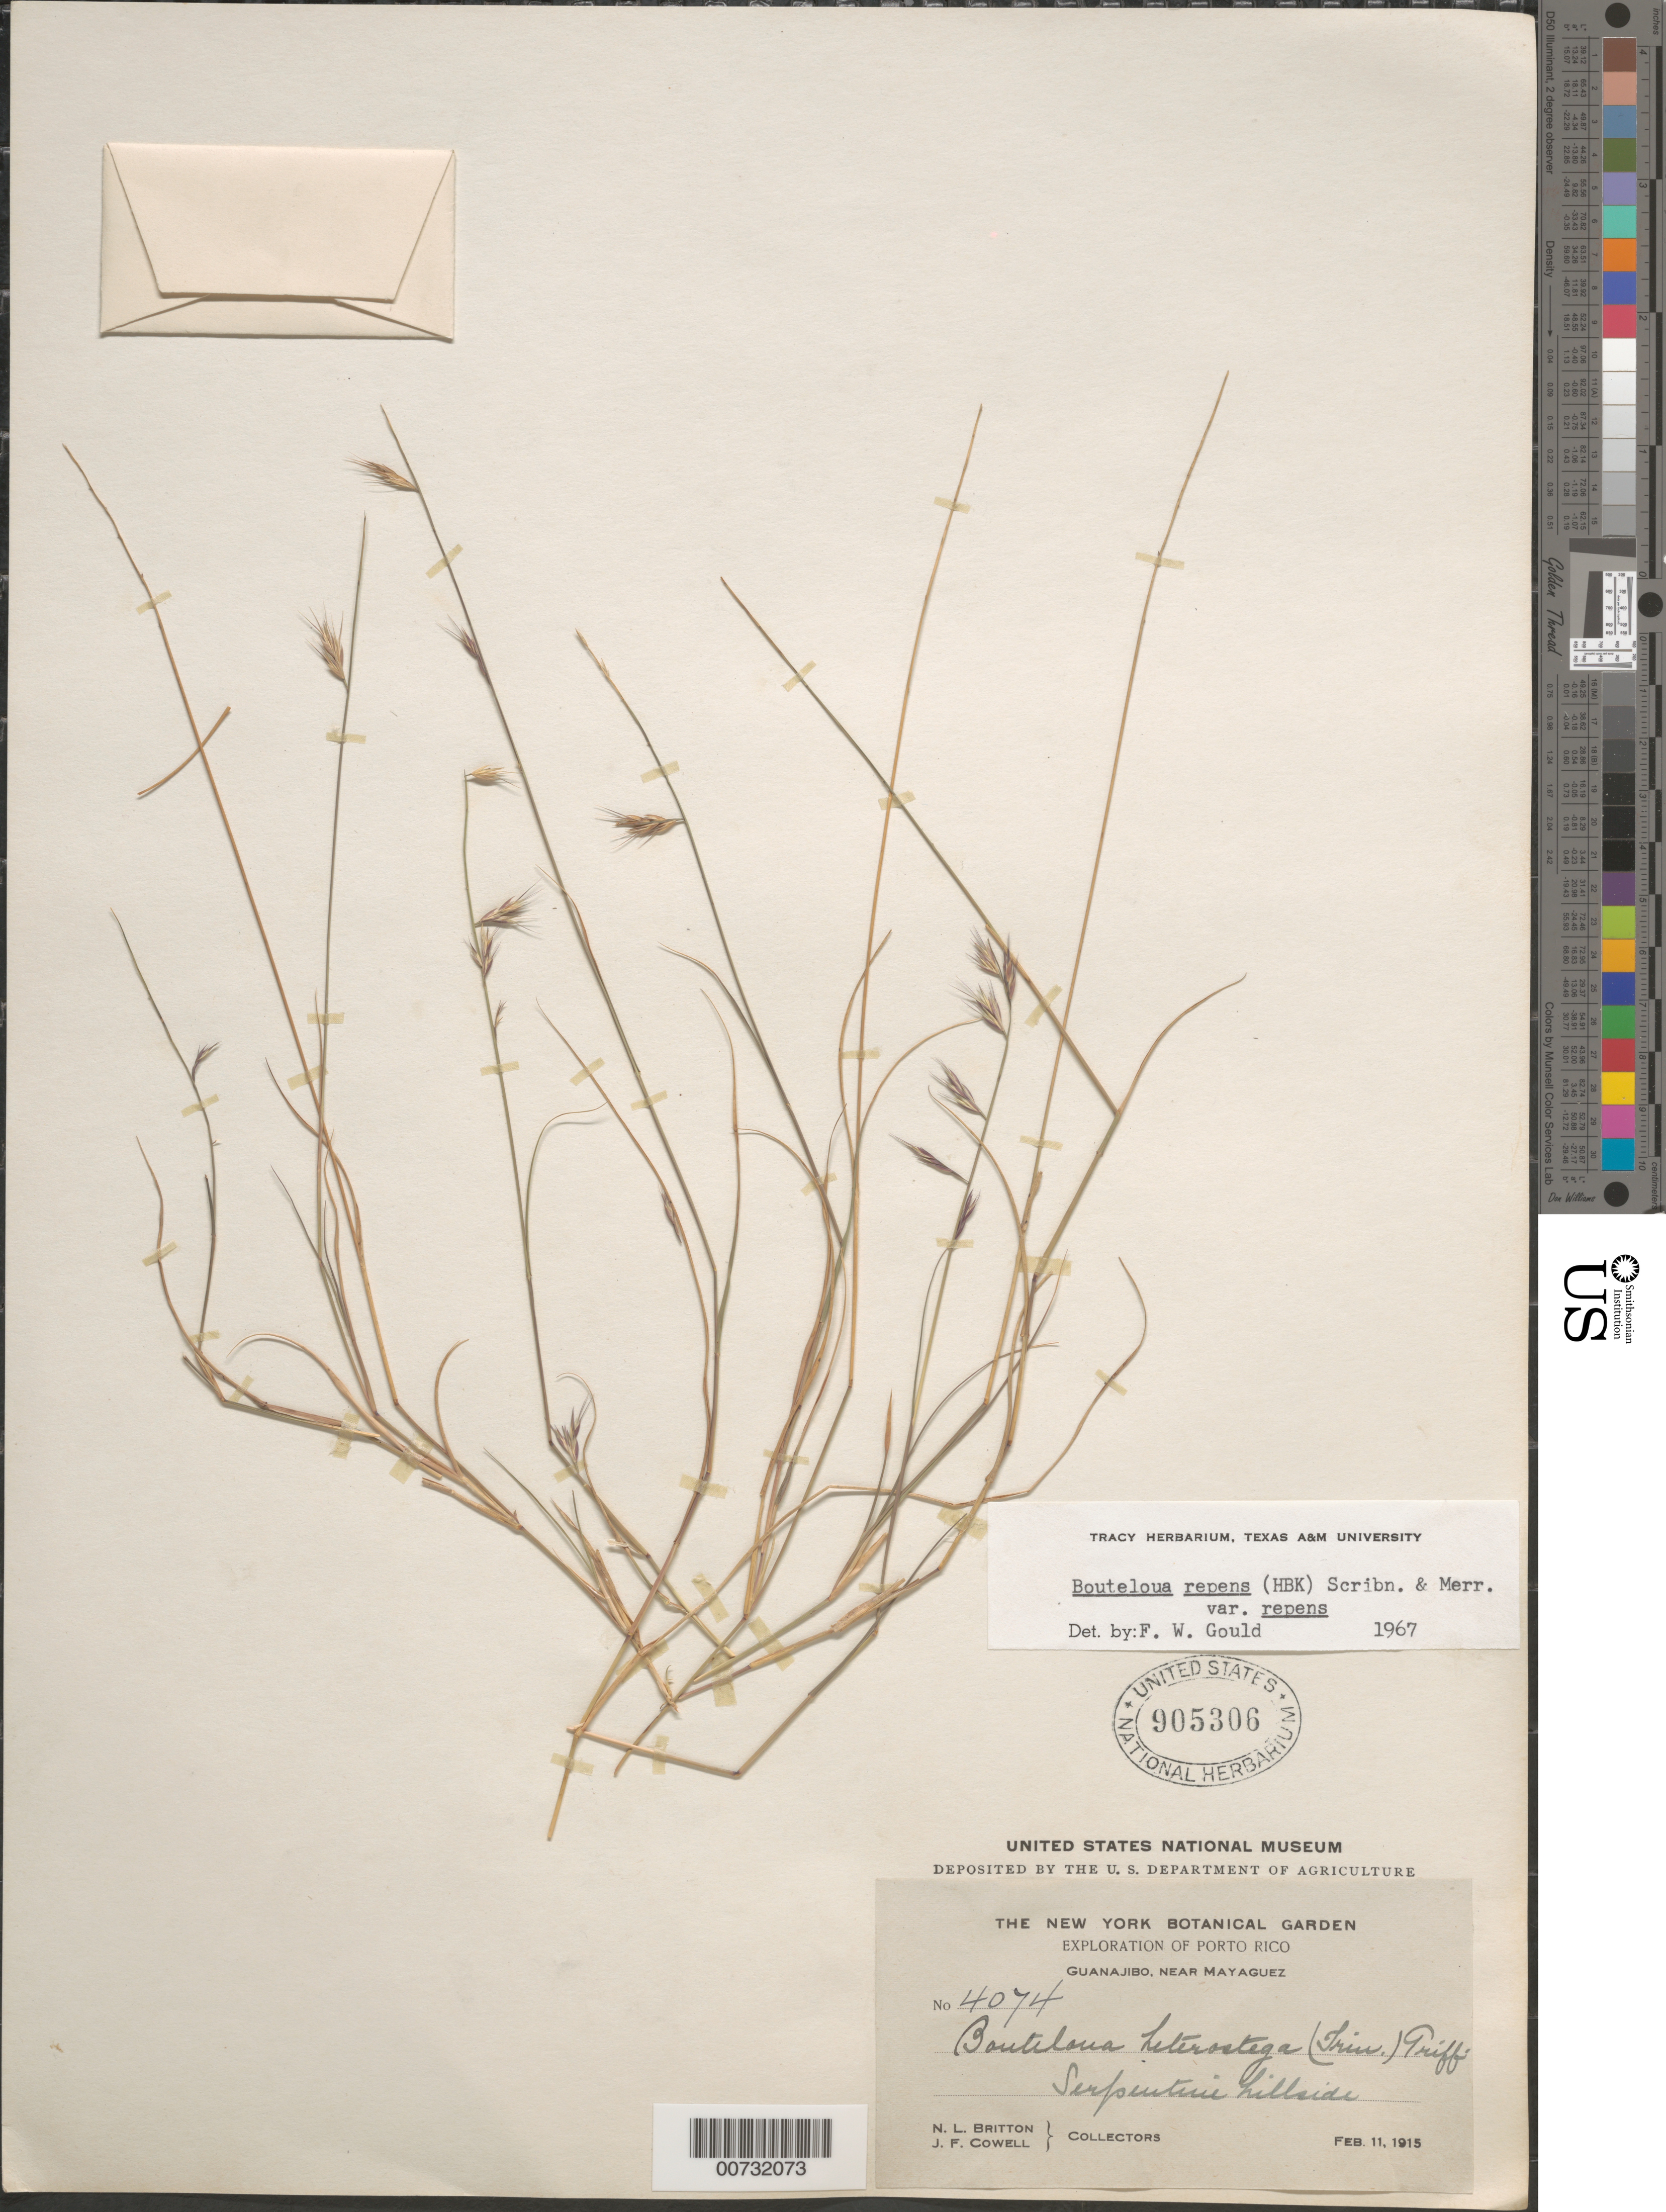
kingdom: Plantae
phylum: Tracheophyta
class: Liliopsida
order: Poales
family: Poaceae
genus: Bouteloua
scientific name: Bouteloua repens (H.B.K.) Scribn. & Merr. var. repens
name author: (Kunth) Scribn. & Merr.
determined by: Gould, F. W.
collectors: N. Britton & J. F. Cowell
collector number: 4074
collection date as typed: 11 Feb 1915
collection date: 1915-02-11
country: Puerto Rico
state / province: Mayagüez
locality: Guanajibo, near Mayaguez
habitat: Serpentine hillside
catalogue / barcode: US 905306